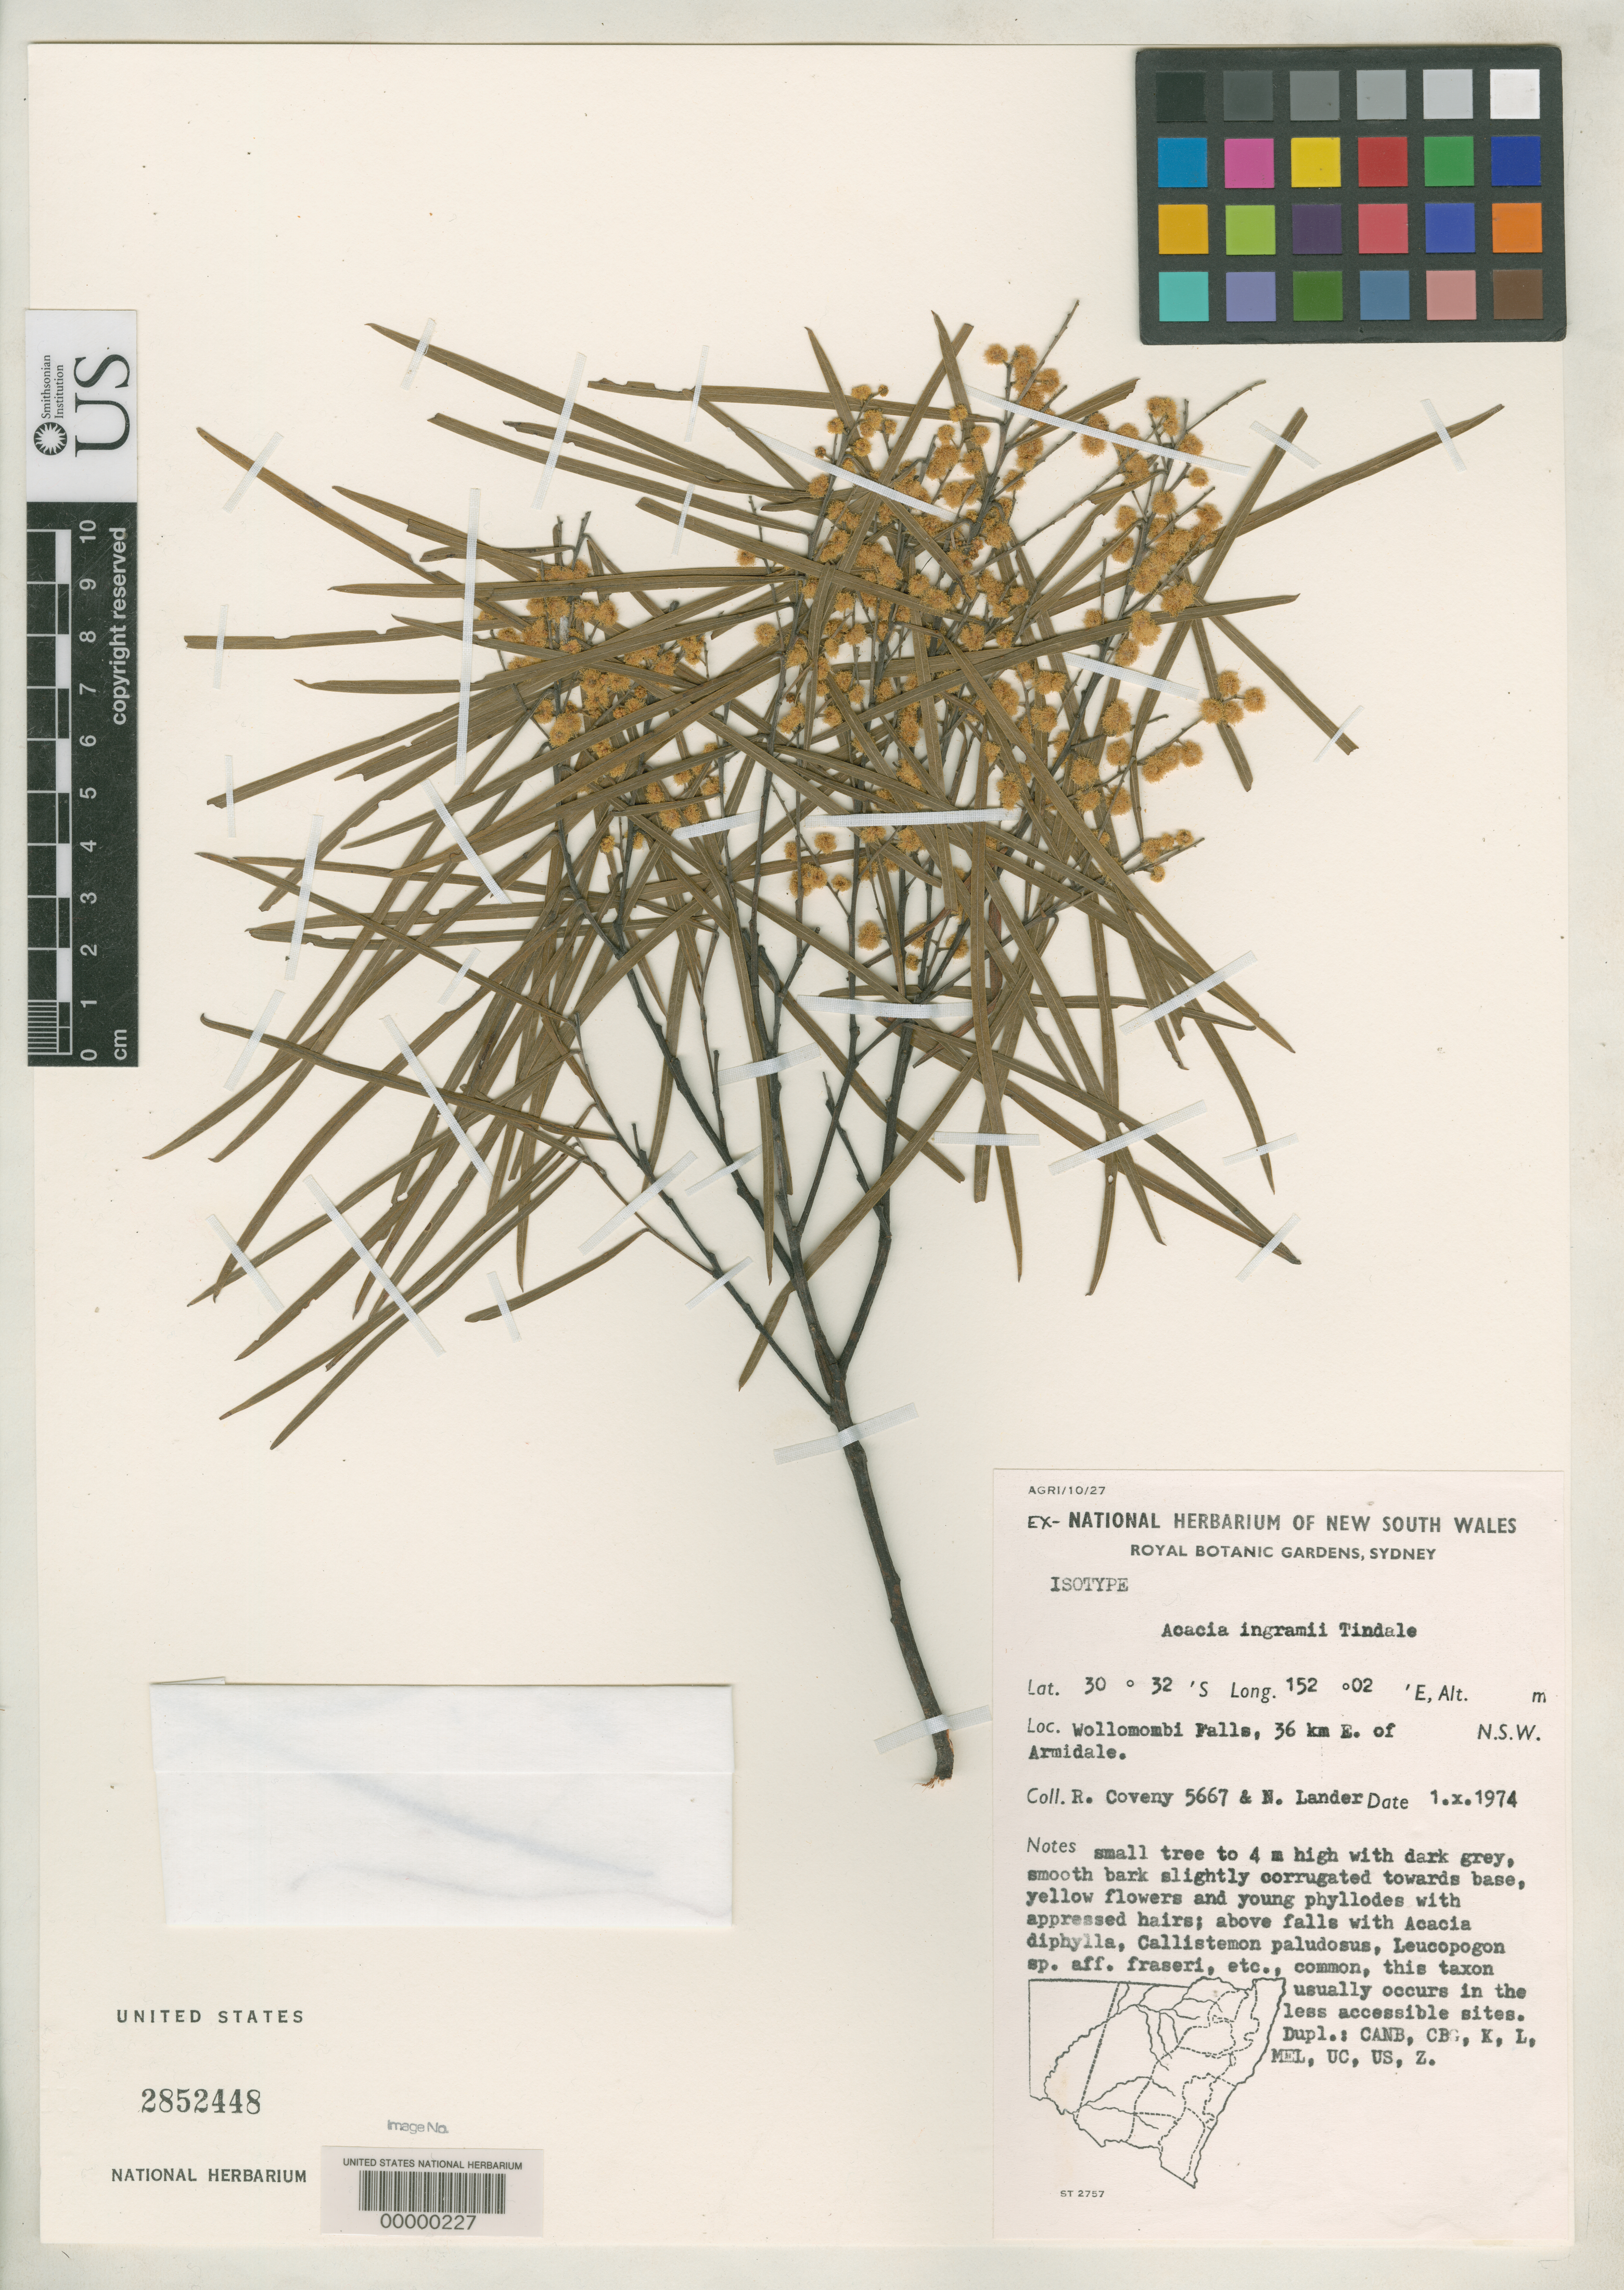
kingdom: Plantae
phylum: Tracheophyta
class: Magnoliopsida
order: Fabales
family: Fabaceae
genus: Acacia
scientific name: Acacia ingramii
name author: Tindale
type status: Isotype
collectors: R. Coveny & N. Lander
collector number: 5667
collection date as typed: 01 Oct 1974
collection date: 1974-10-01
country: Australia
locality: Wollomombi falls.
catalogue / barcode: US 2852448